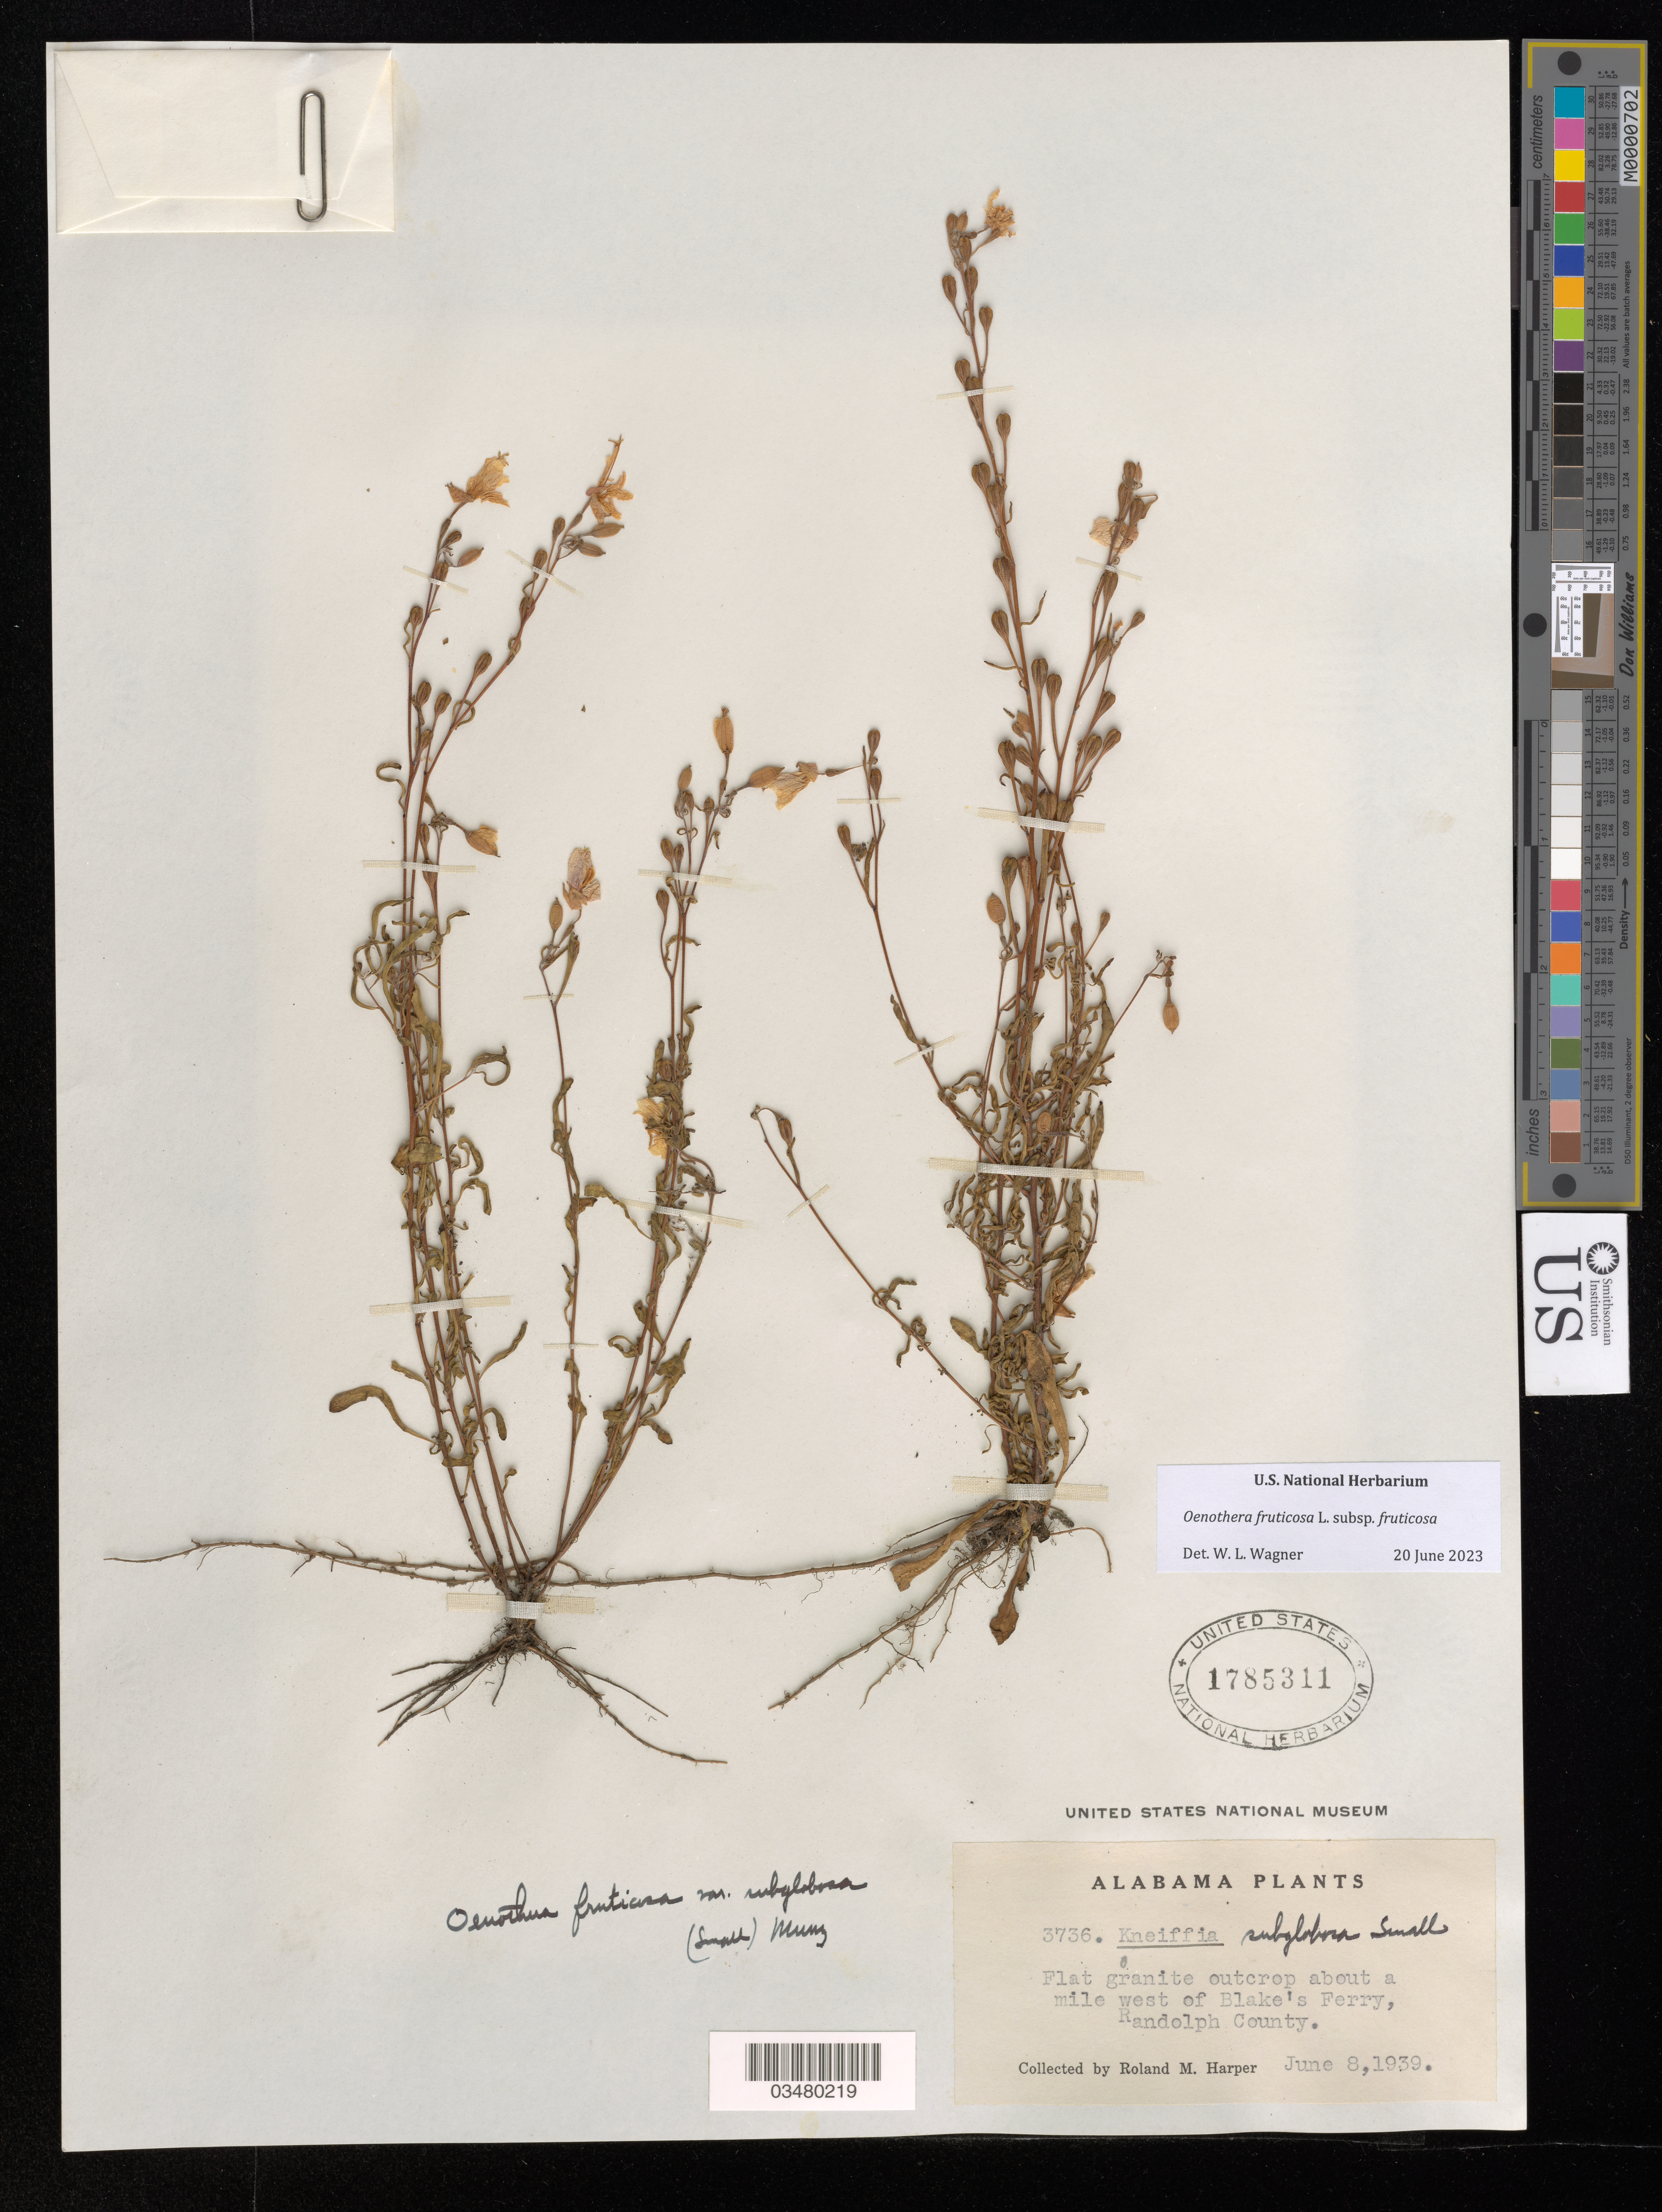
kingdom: Plantae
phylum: Tracheophyta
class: Magnoliopsida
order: Myrtales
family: Onagraceae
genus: Oenothera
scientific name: Oenothera fruticosa subsp. fruticosa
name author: L.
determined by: Wagner, W. L., (BOT), Smithsonian Institution - National Museum of Natural History (UNITED STATES)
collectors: R. M. Harper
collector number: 3736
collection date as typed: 08 Jun 1939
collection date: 1939-06-08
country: United States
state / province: Alabama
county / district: Randolph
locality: About a mile W of blakes ferry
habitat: Flat granite outcrop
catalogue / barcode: US 1785311